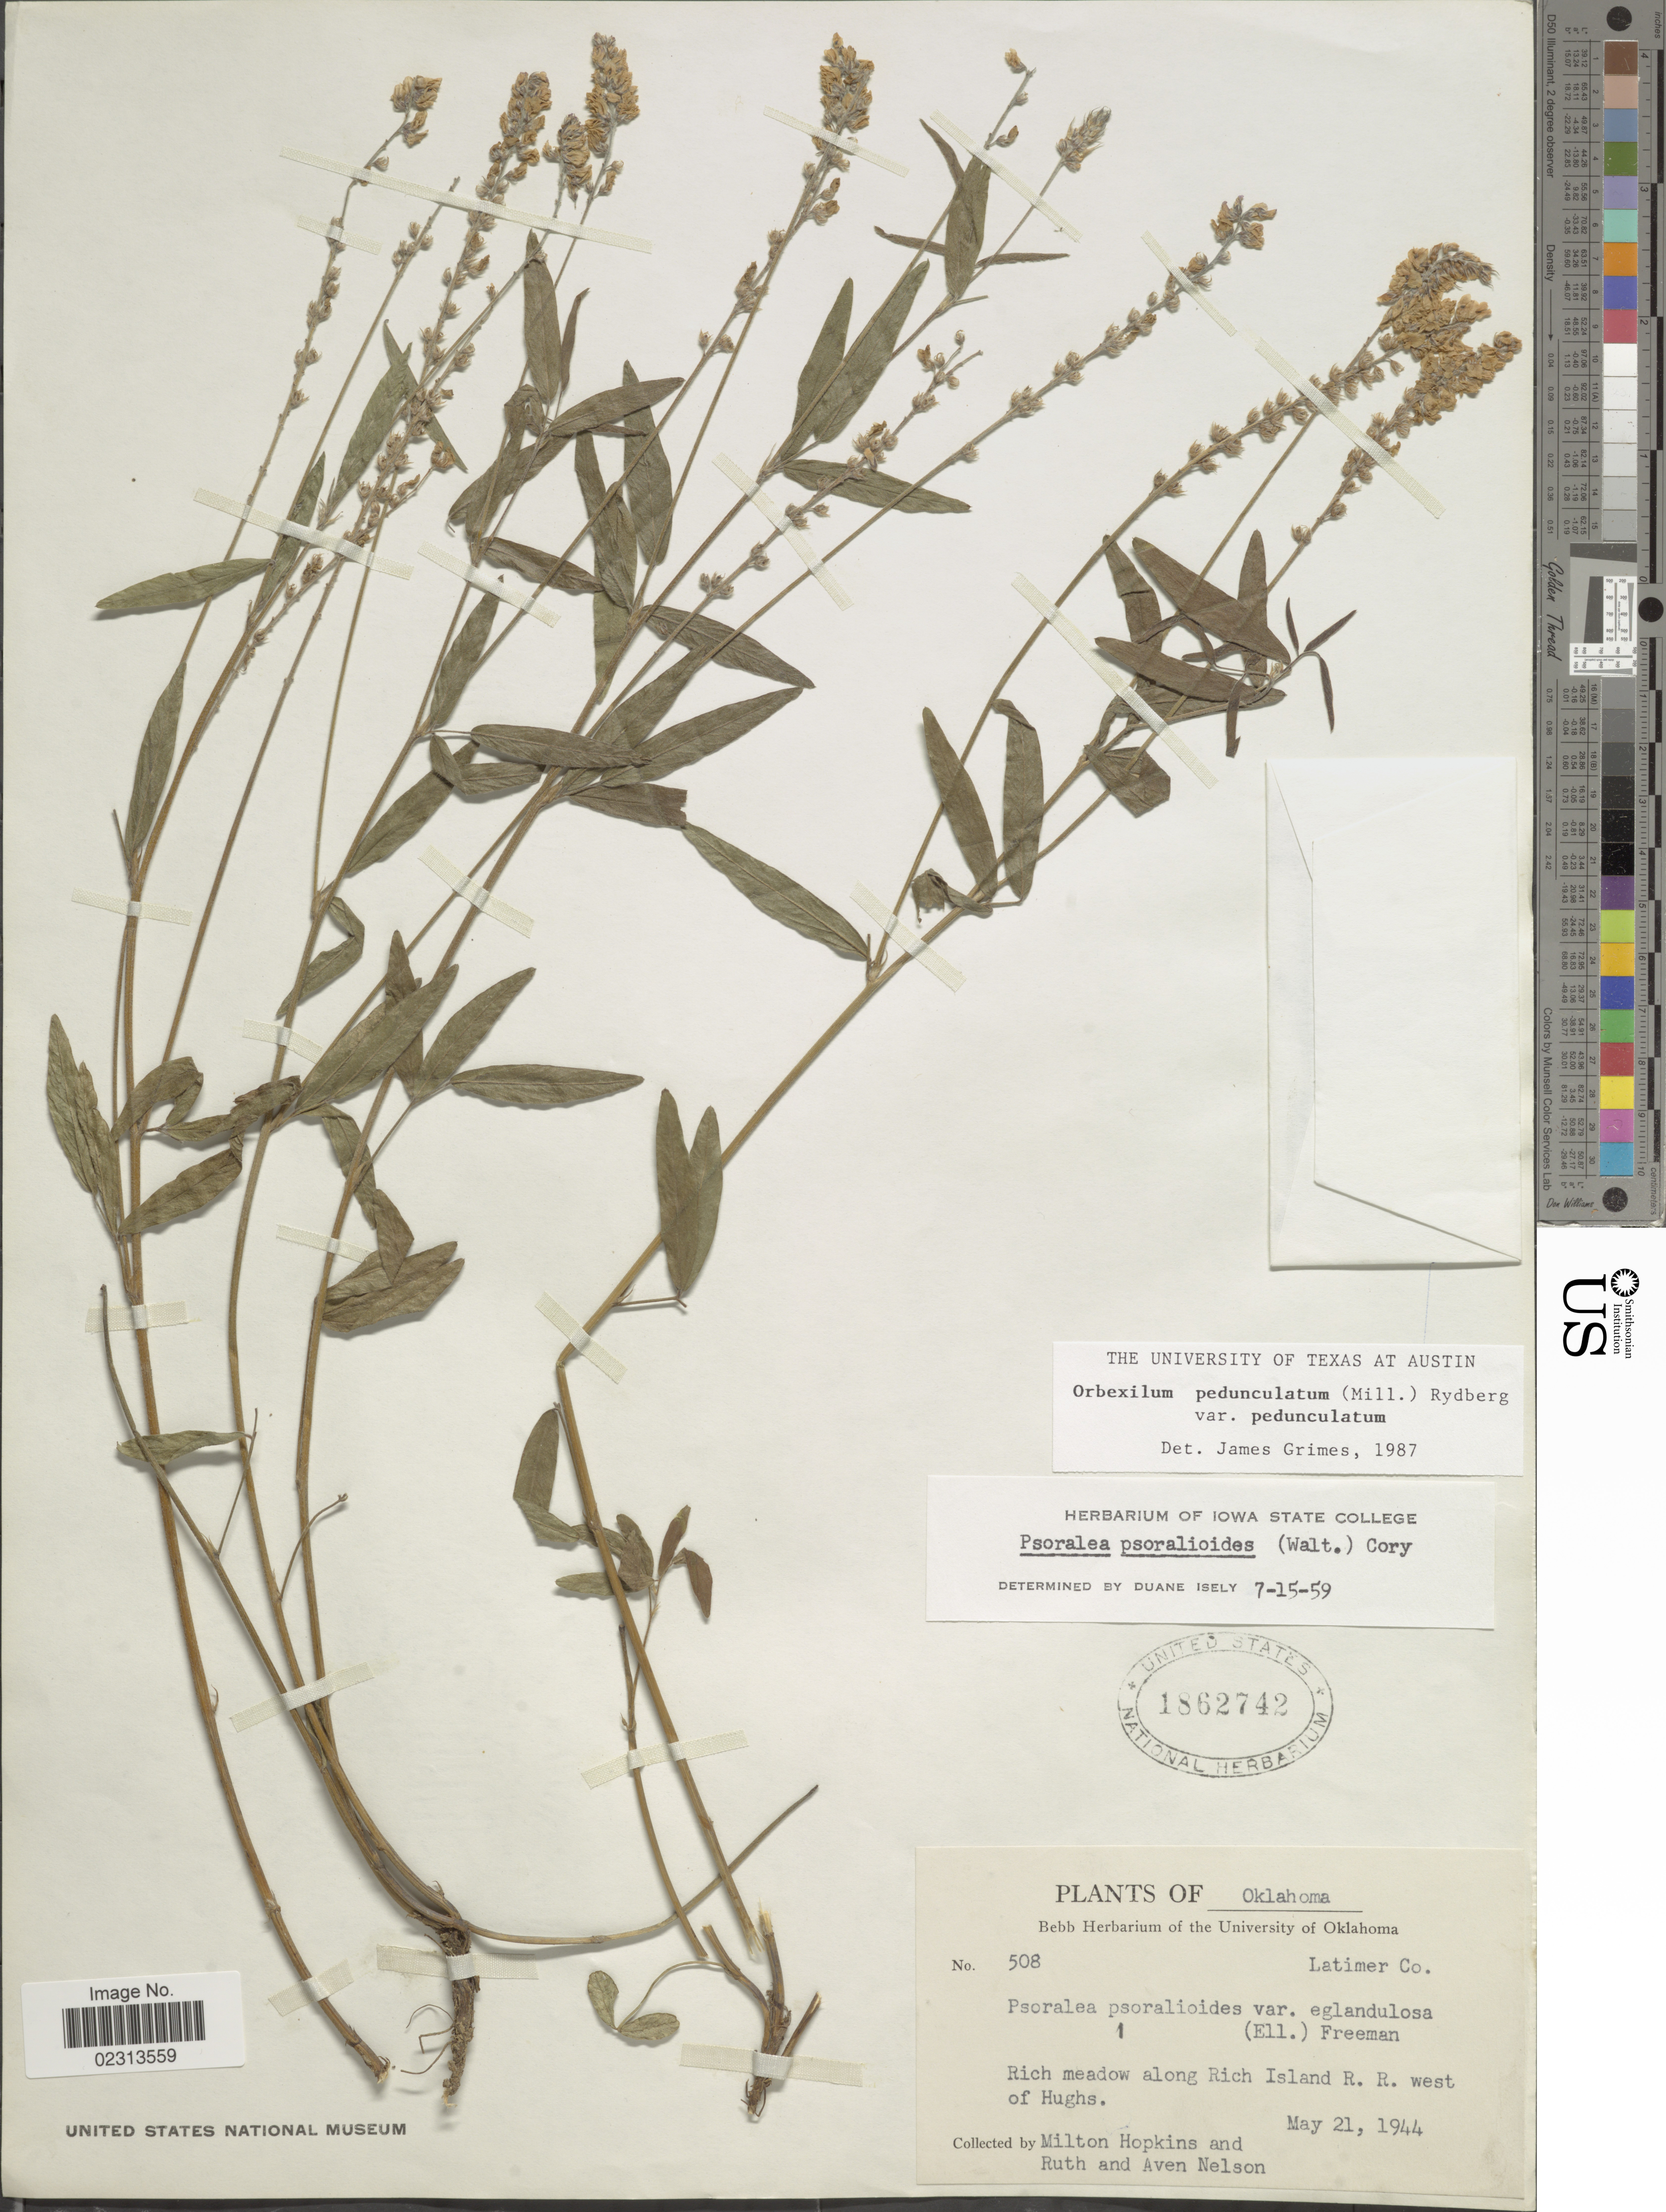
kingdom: Plantae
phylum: Tracheophyta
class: Magnoliopsida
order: Fabales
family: Fabaceae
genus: Orbexilum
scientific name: Orbexilum pedunculatum var. pedunculatum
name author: (Miller) Rydberg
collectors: M. Hopkins, R. A. Nelson & A. Nelson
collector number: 508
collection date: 1944-05-21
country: United States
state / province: Oklahoma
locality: Rich meadow along Rich Island R.R. west of Hughs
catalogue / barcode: US 1862742